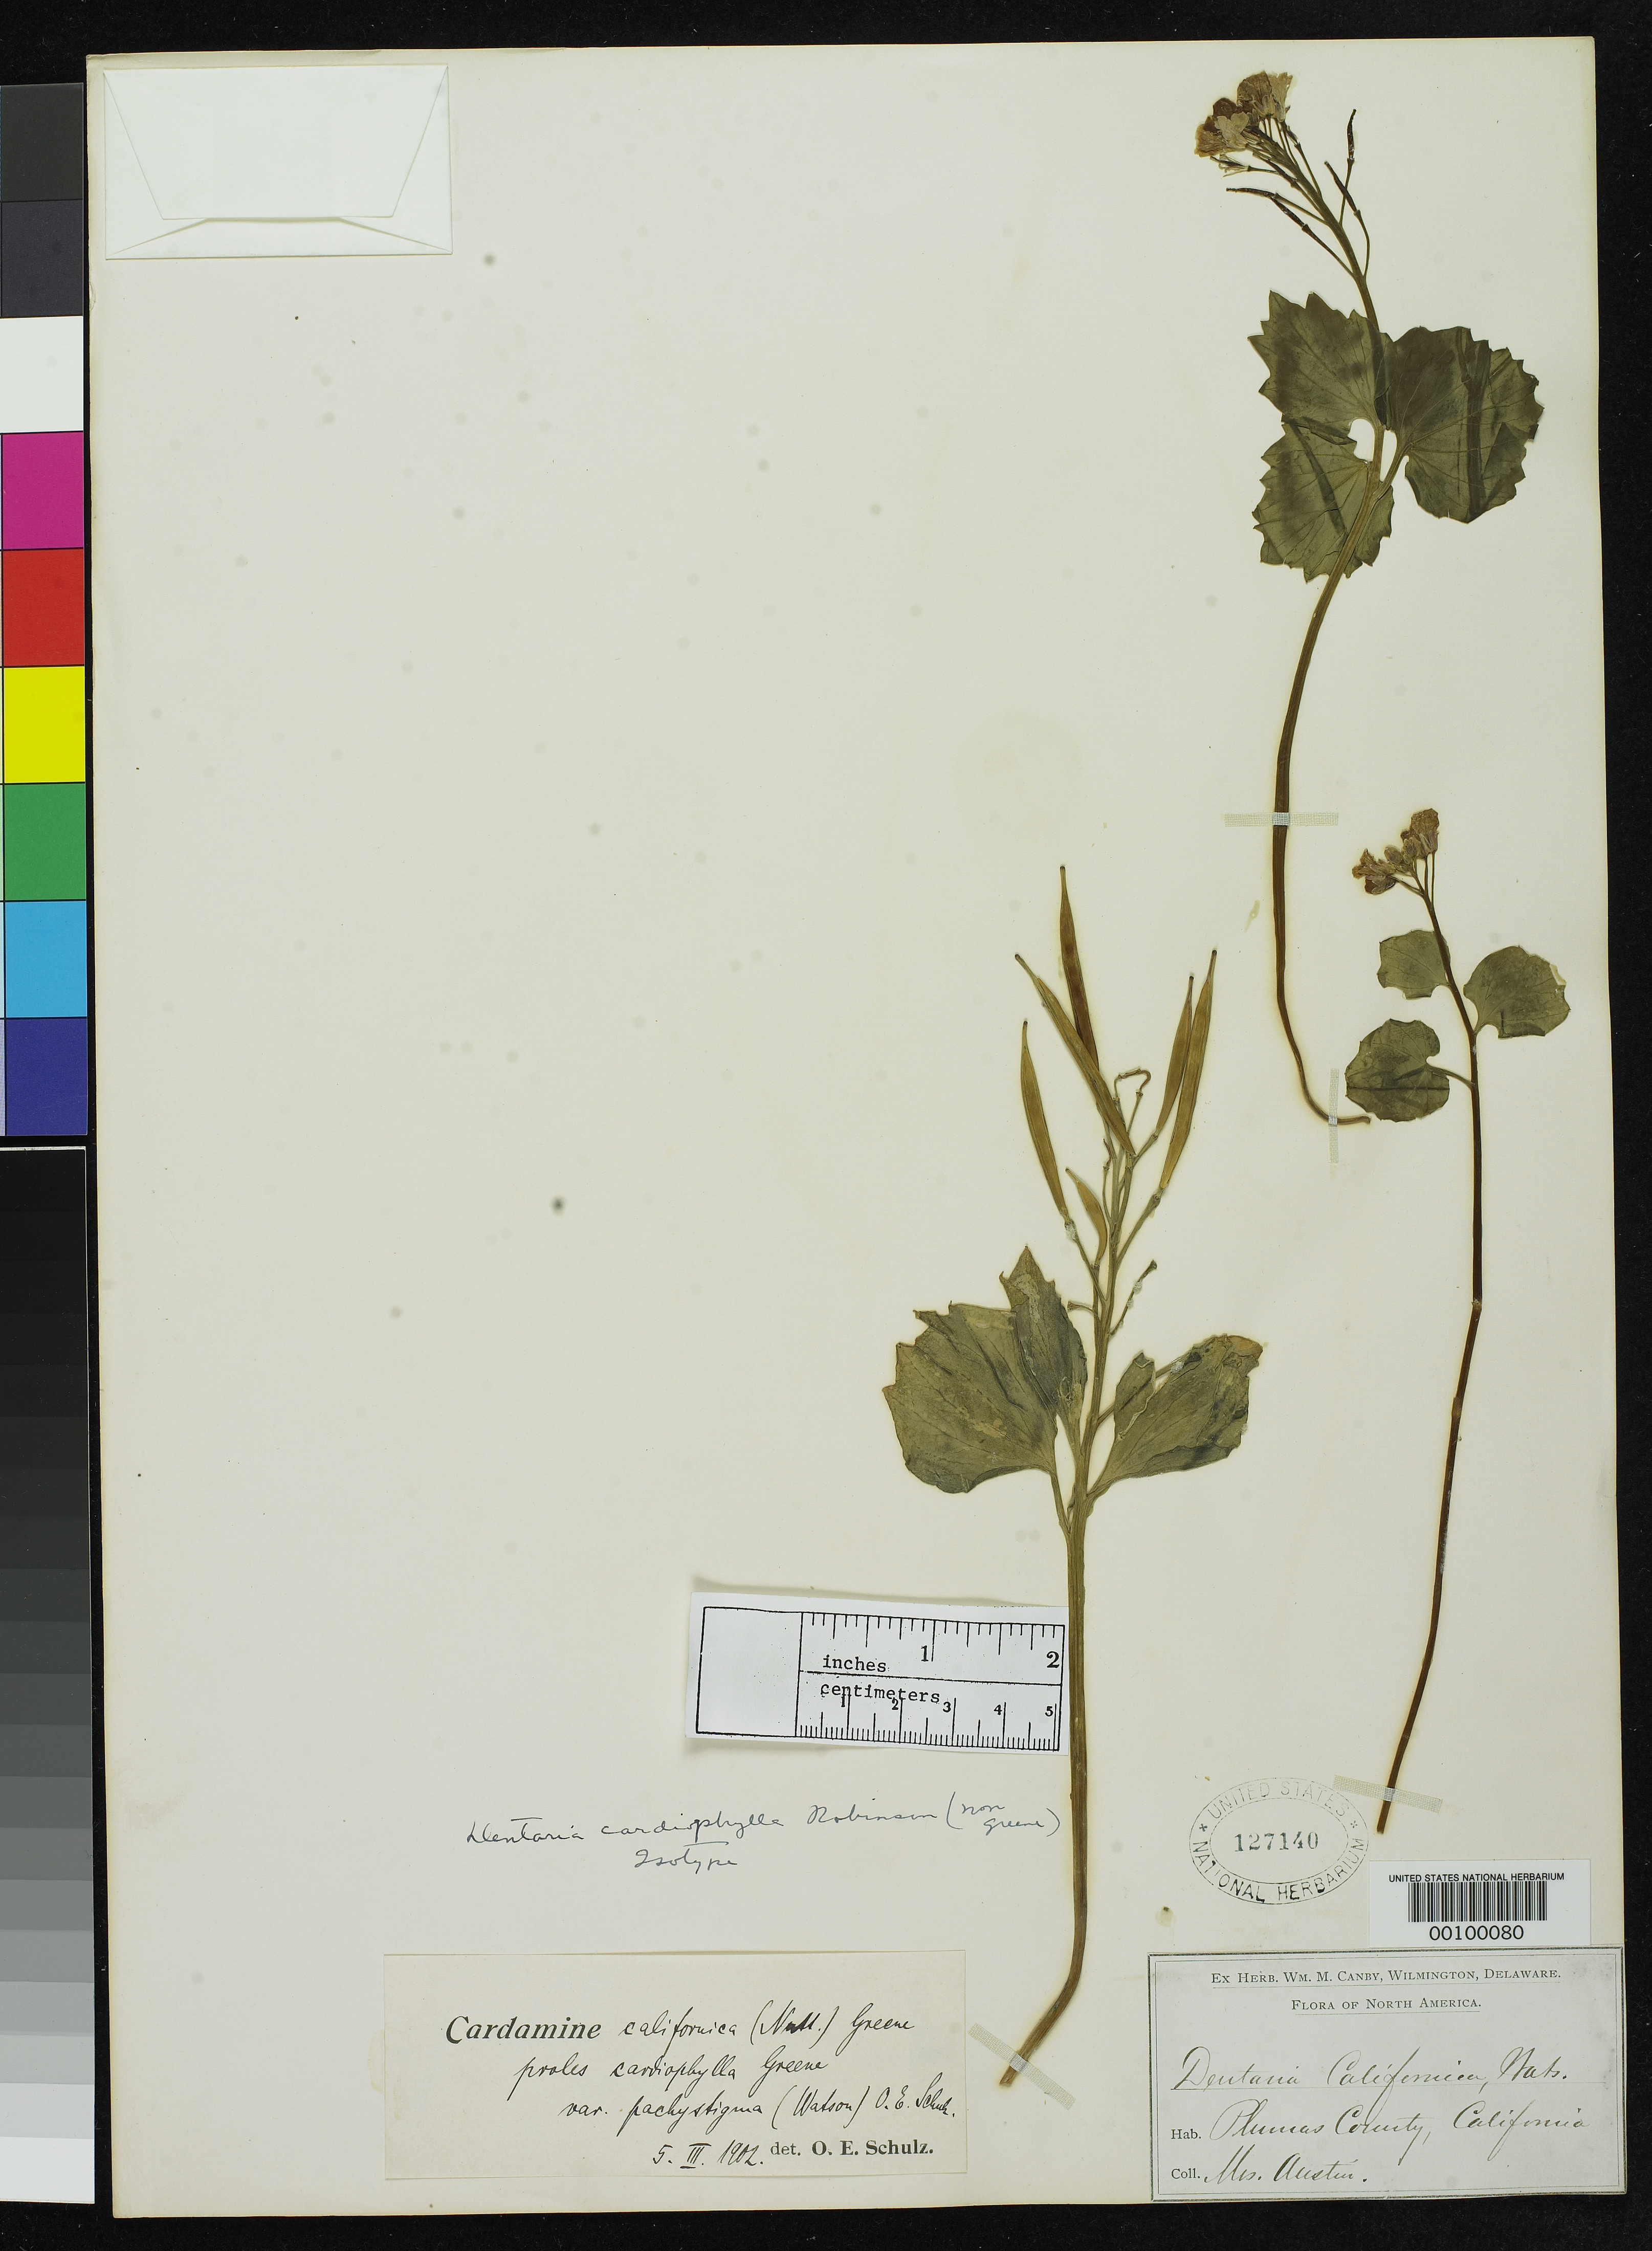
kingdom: Plantae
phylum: Tracheophyta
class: Magnoliopsida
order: Brassicales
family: Brassicaceae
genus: Dentaria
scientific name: Dentaria cardiophylla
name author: B.L. Rob. in A. Gray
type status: Type Collection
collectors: R. Austin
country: United States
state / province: California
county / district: Plumas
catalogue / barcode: US 127140